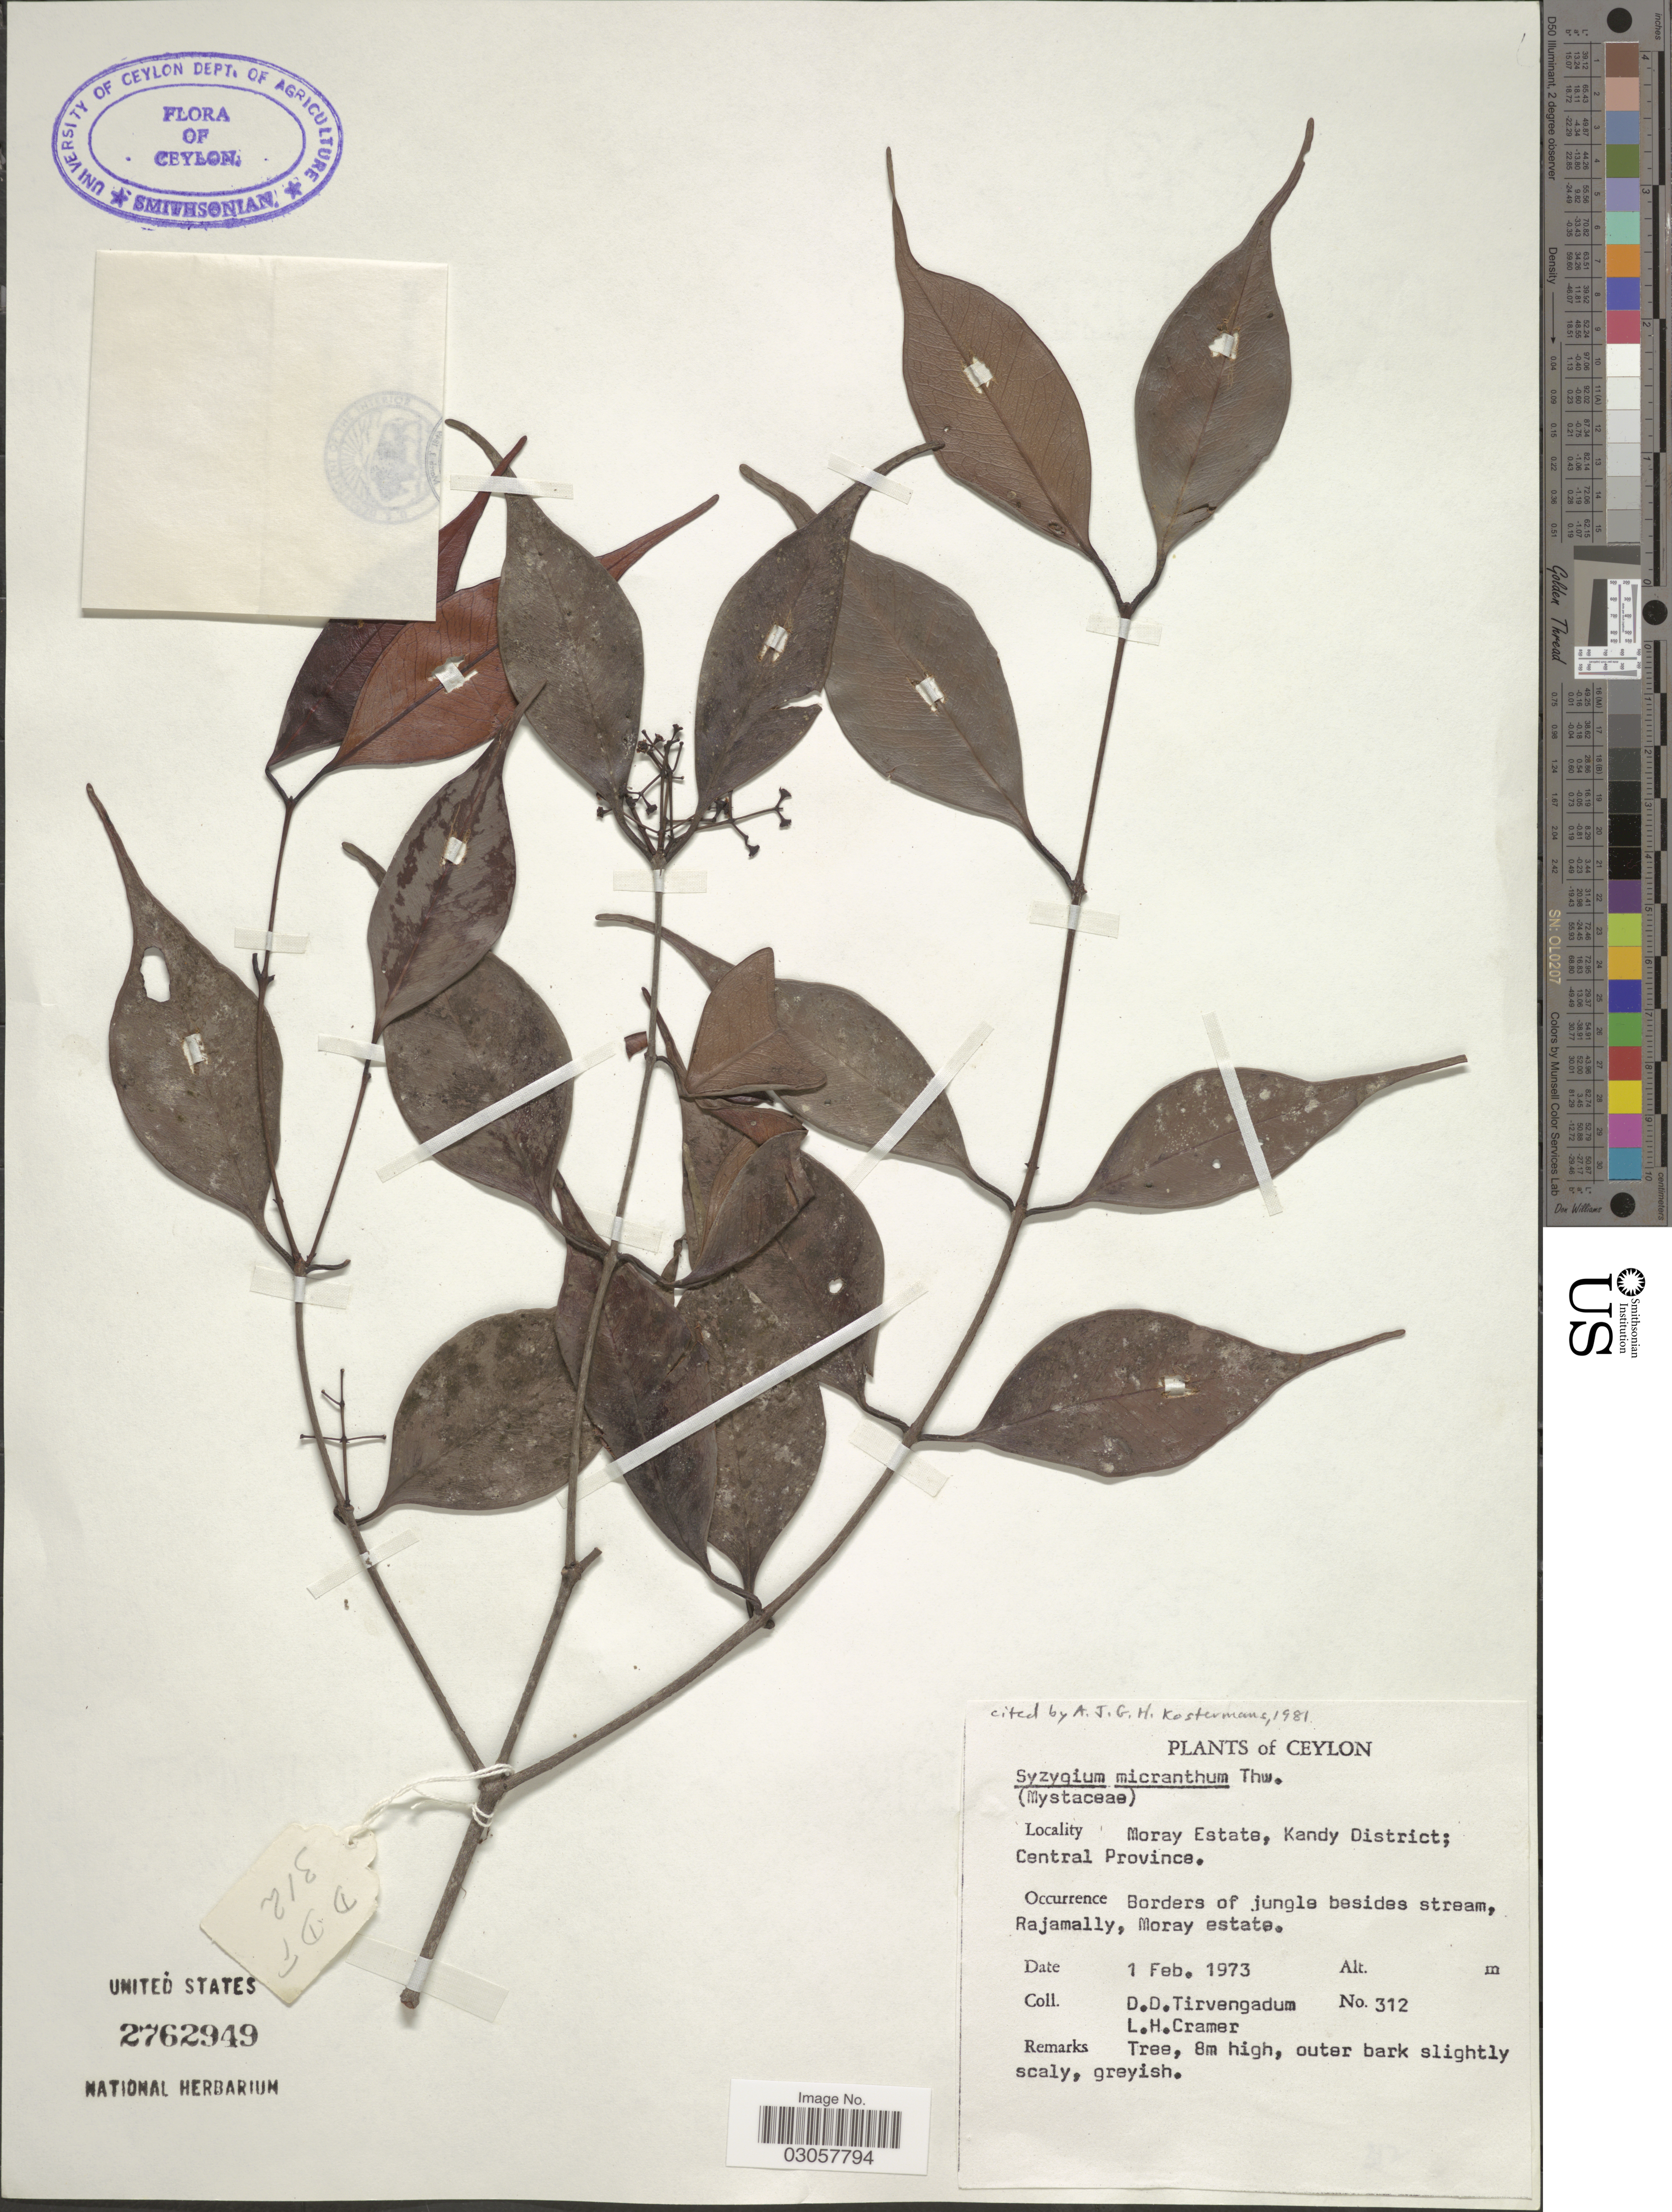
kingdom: Plantae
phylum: Tracheophyta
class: Magnoliopsida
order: Myrtales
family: Myrtaceae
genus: Syzygium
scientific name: Syzygium micranthum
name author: Thwaites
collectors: D. Tirvengadum & L. H. Cramer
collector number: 312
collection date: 1973-02-01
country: Sri Lanka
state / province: Central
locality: Ceylon. Moray Estate, Kandy District. Borders of jungle besides stream, Rajamally, Moray estate.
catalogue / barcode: US 2762949